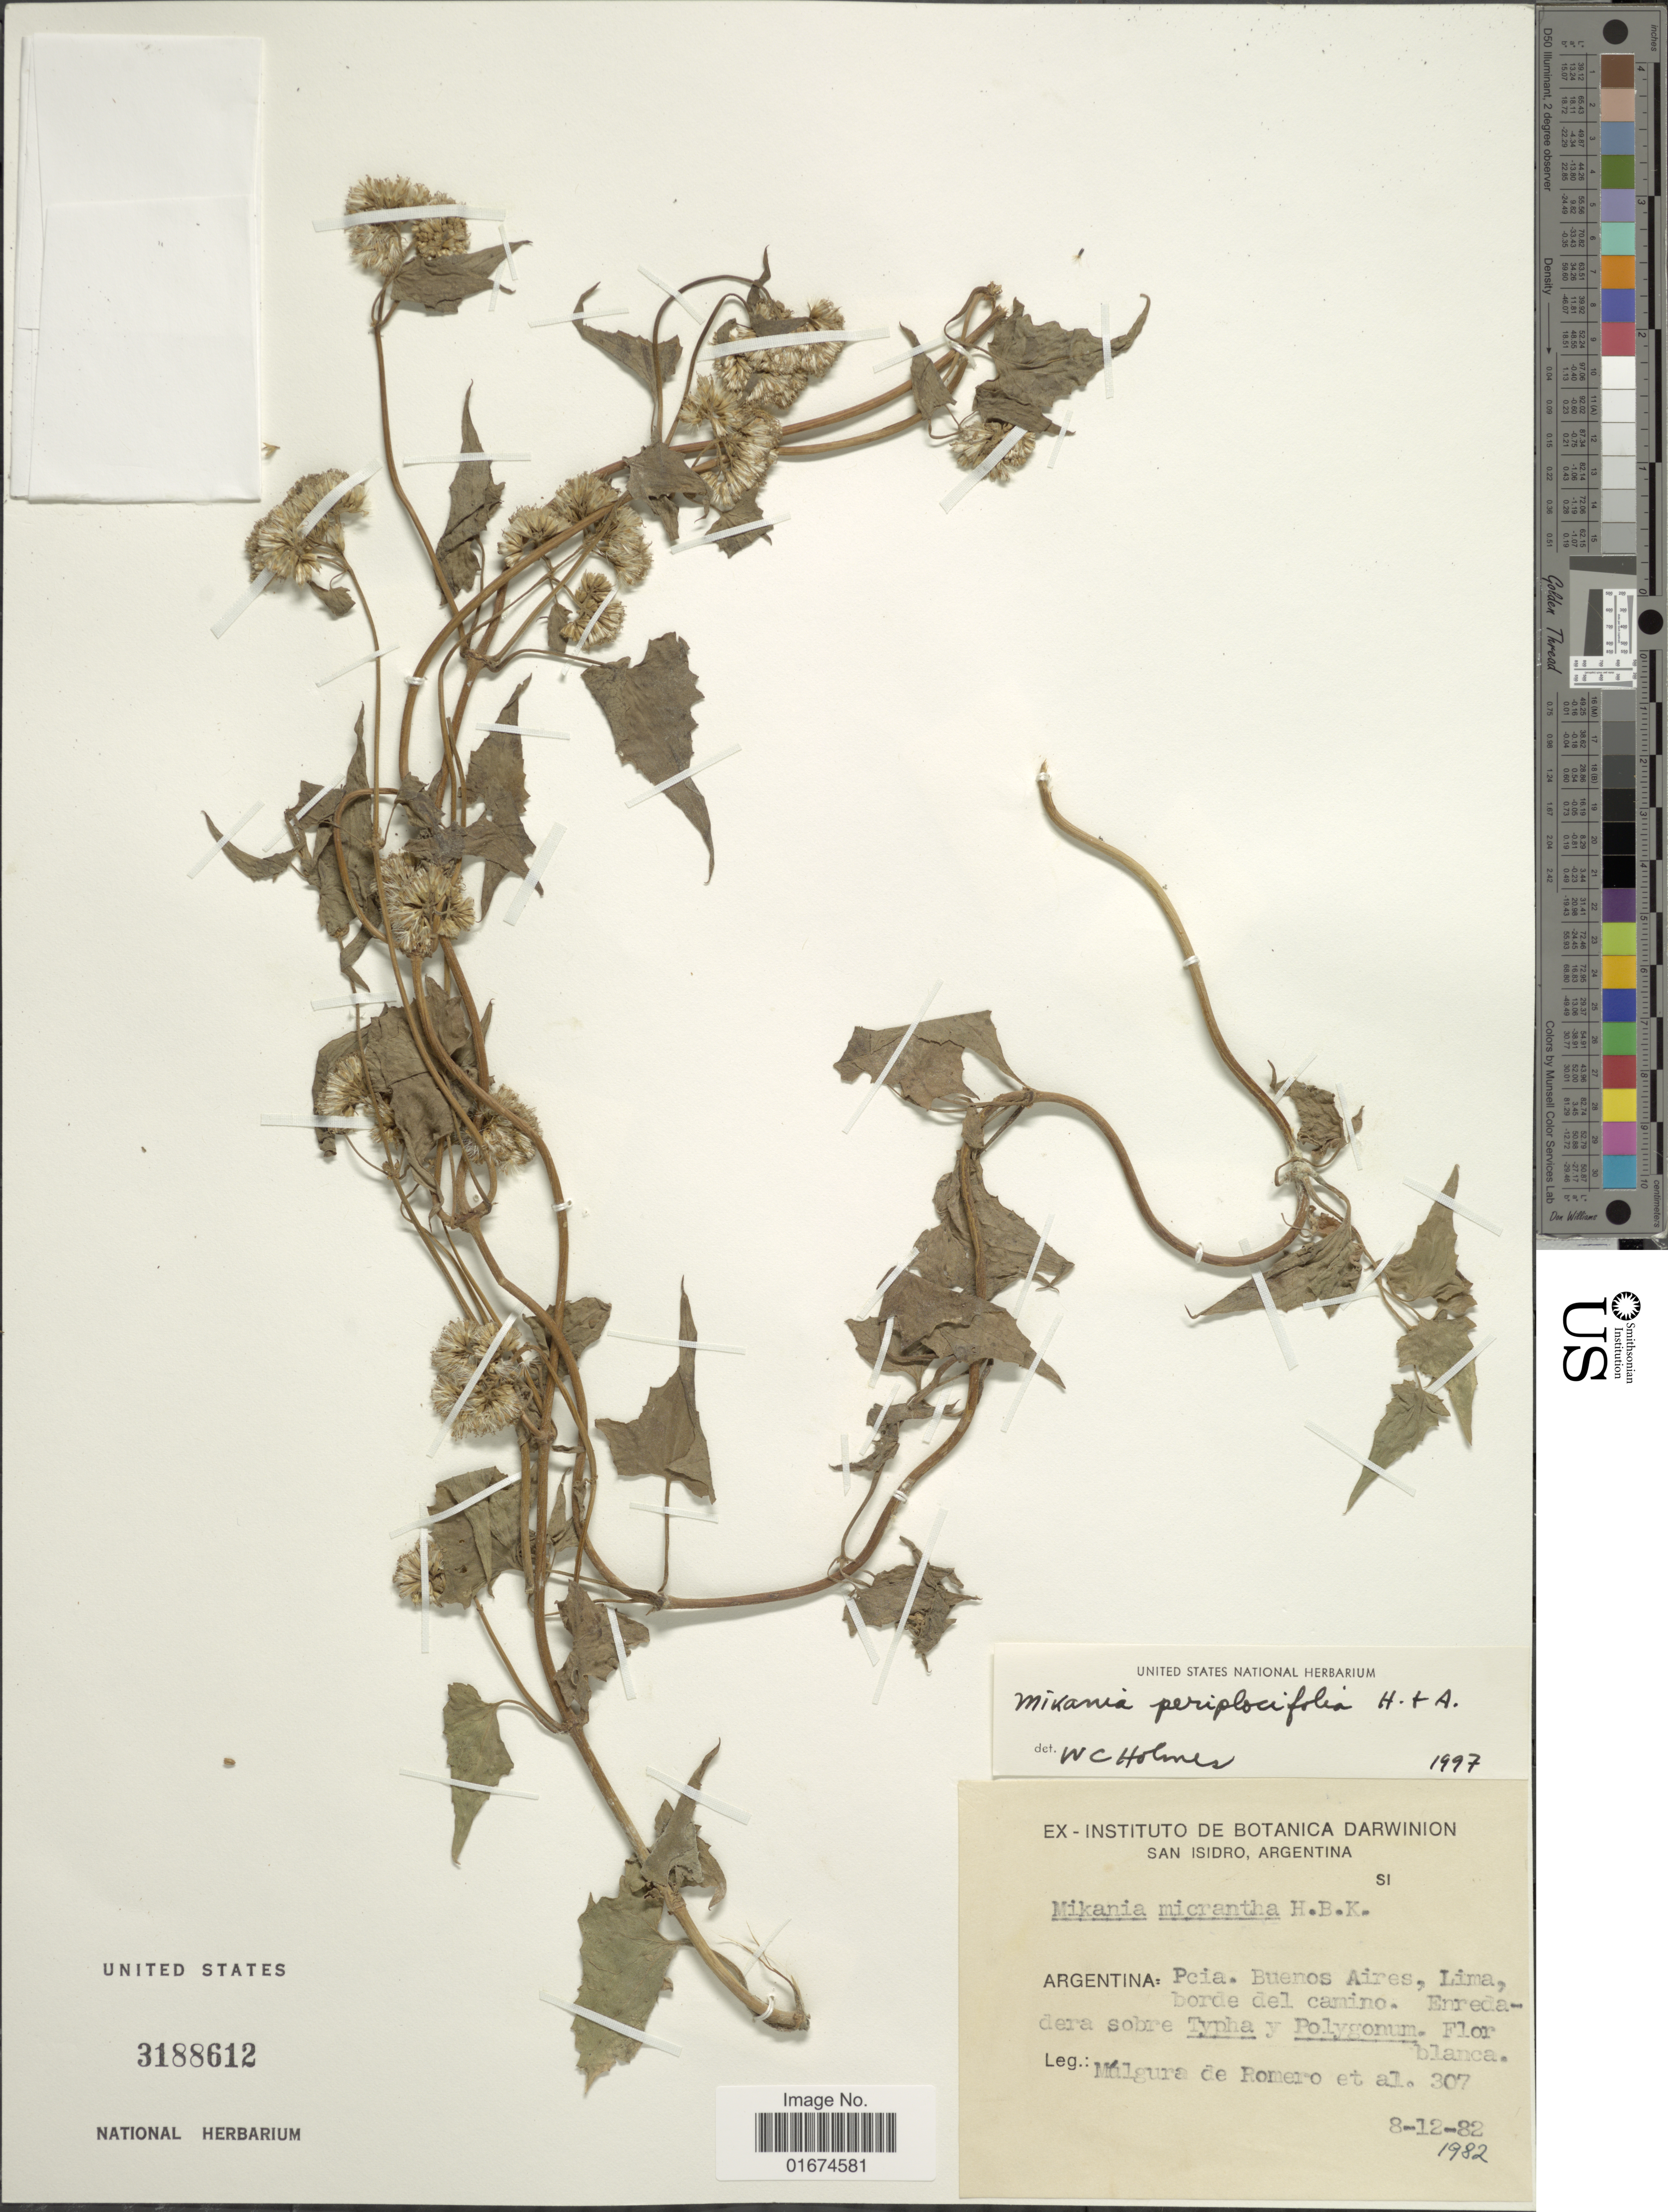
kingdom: Plantae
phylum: Tracheophyta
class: Magnoliopsida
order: Asterales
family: Asteraceae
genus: Mikania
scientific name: Mikania periplocifolia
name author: Hook. & Arn.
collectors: M. E. Múlgura & et al.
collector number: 307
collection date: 1982-12-08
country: Argentina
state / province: Buenos Aires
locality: Lima, borde del camino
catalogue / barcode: US 3188612